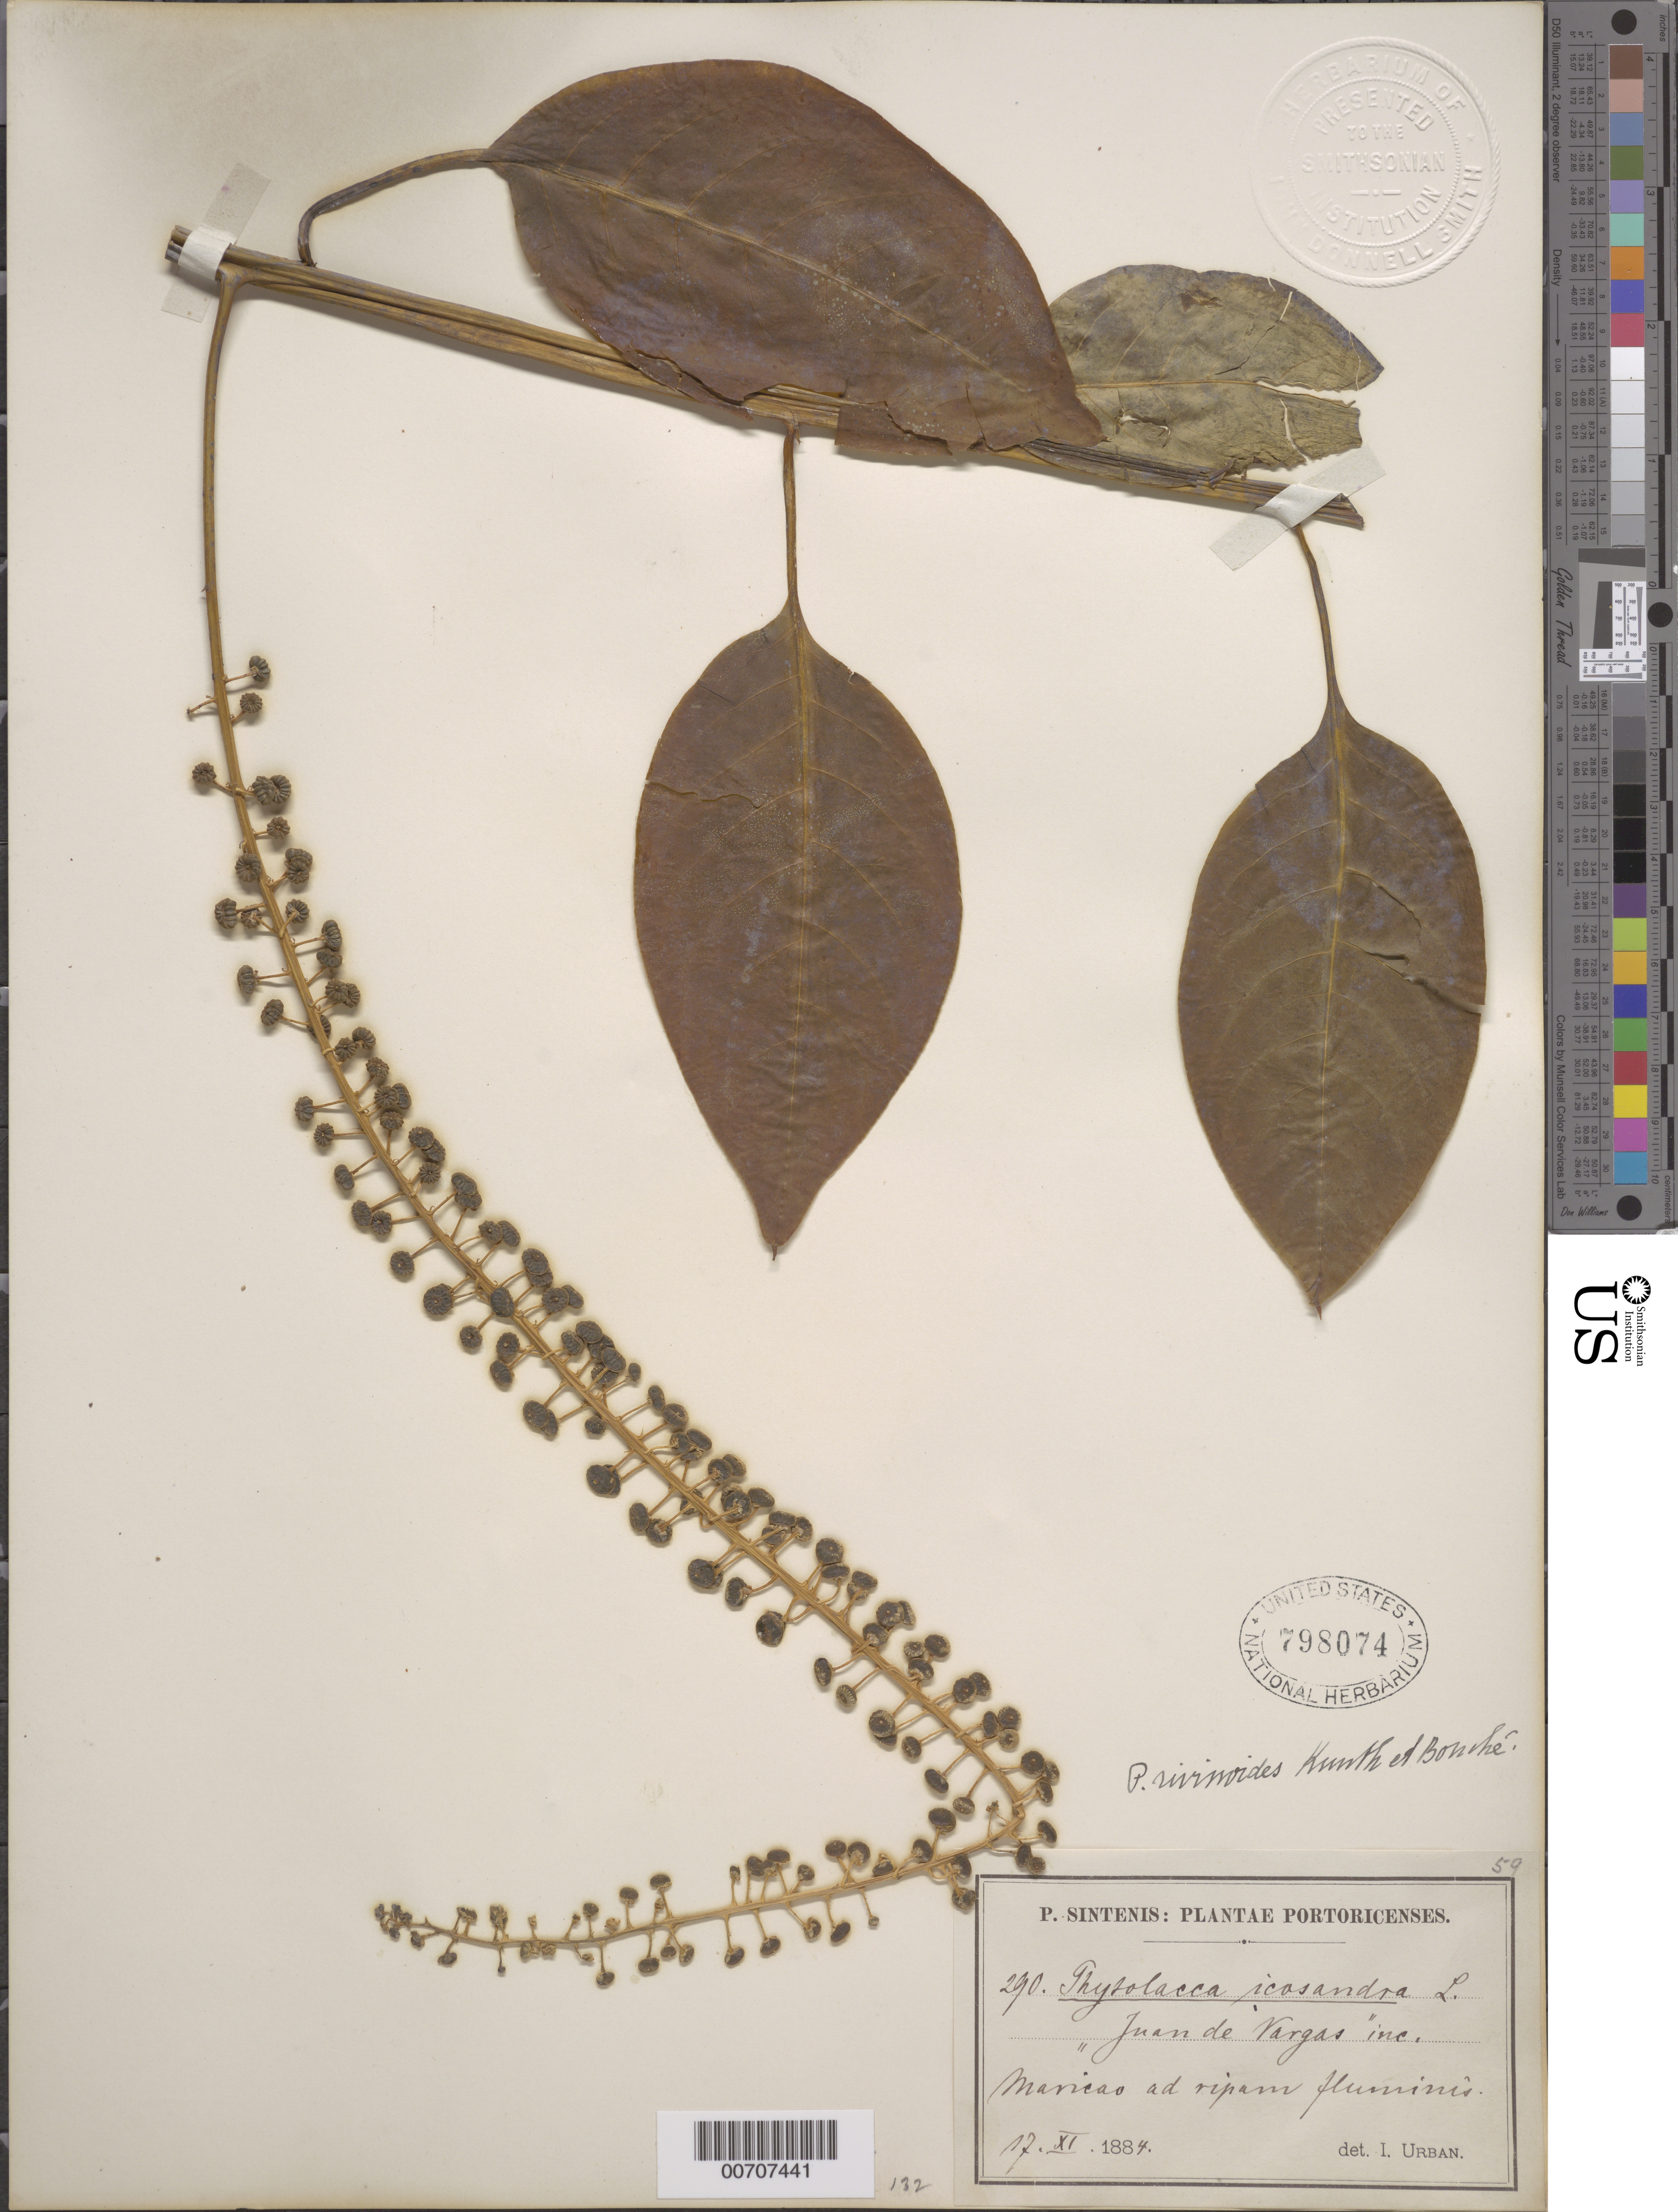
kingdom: Plantae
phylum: Tracheophyta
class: Magnoliopsida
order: Caryophyllales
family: Phytolaccaceae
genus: Phytolacca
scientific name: Phytolacca icosandra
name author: L.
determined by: Urban, Ignatz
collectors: P. Sintenis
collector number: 290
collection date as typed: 17 Nov 1884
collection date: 1884-11-17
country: Puerto Rico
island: Greater Antilles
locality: Maricao ad ripam fluminis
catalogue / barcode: US 798074